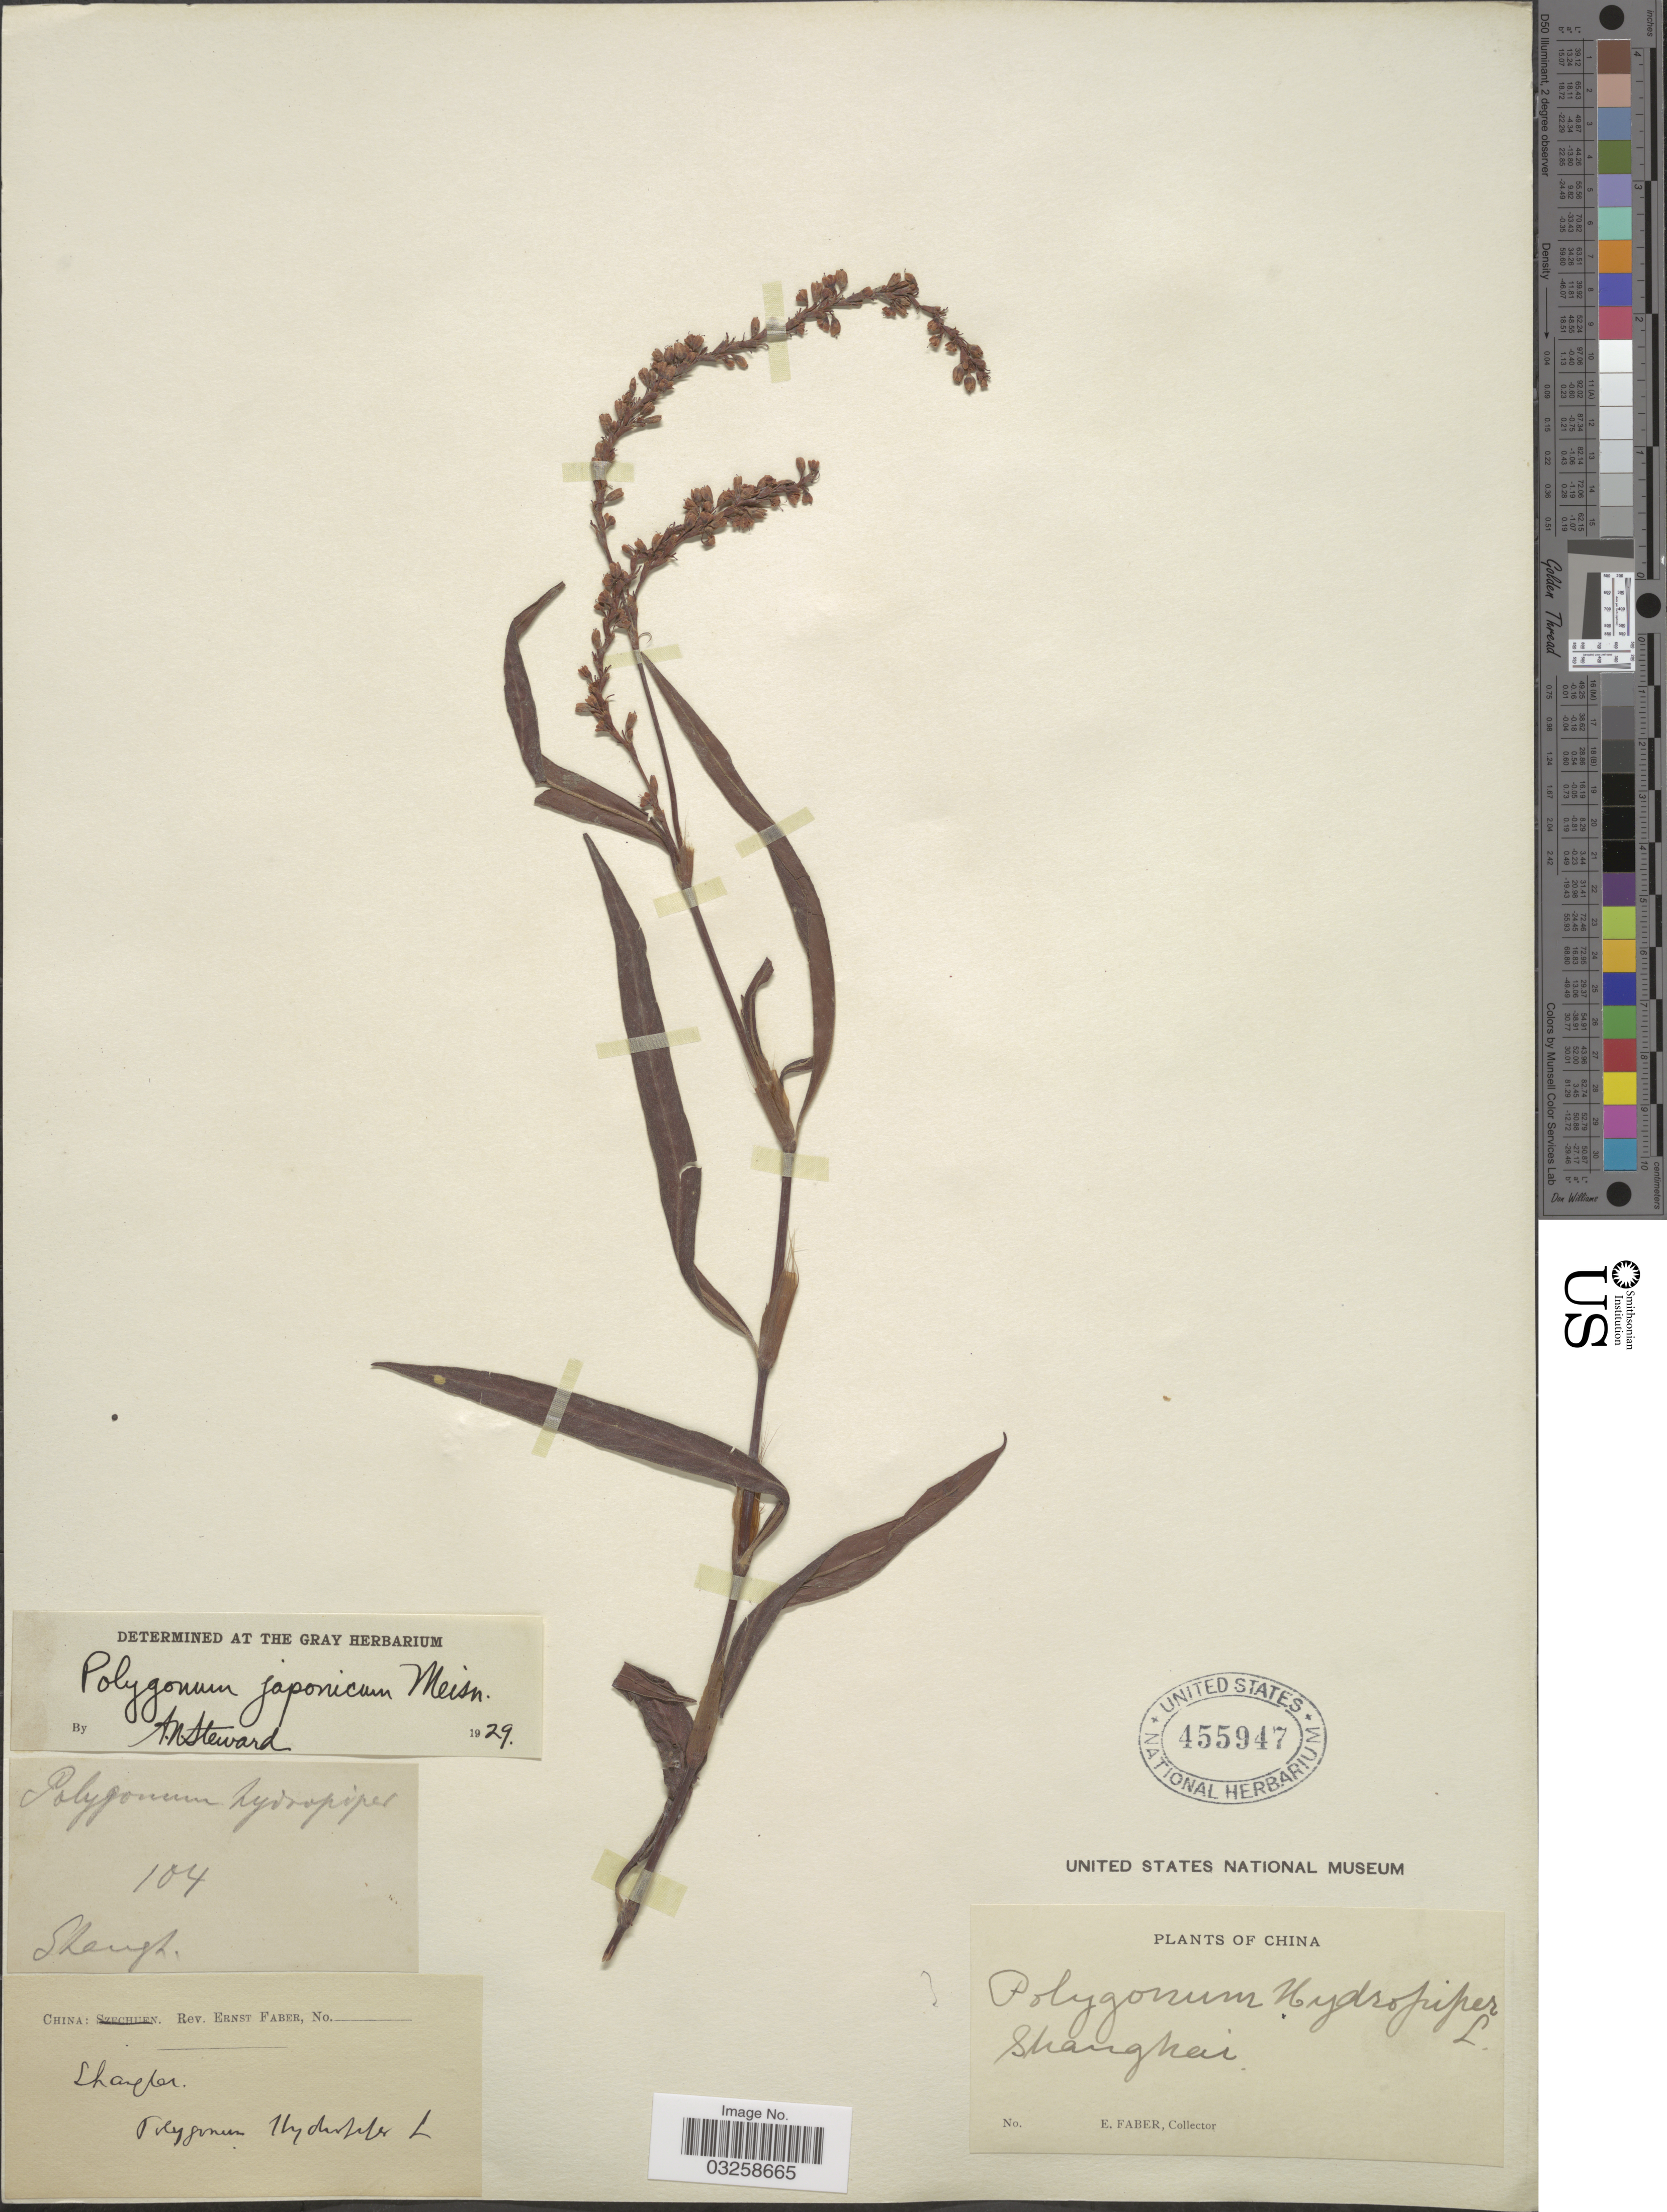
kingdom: Plantae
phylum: Tracheophyta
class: Magnoliopsida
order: Caryophyllales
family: Polygonaceae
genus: Polygonum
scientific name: Polygonum japonicum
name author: Meisn.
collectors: E. Faber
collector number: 104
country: China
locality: Shangh. [interpreted]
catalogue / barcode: US 455947